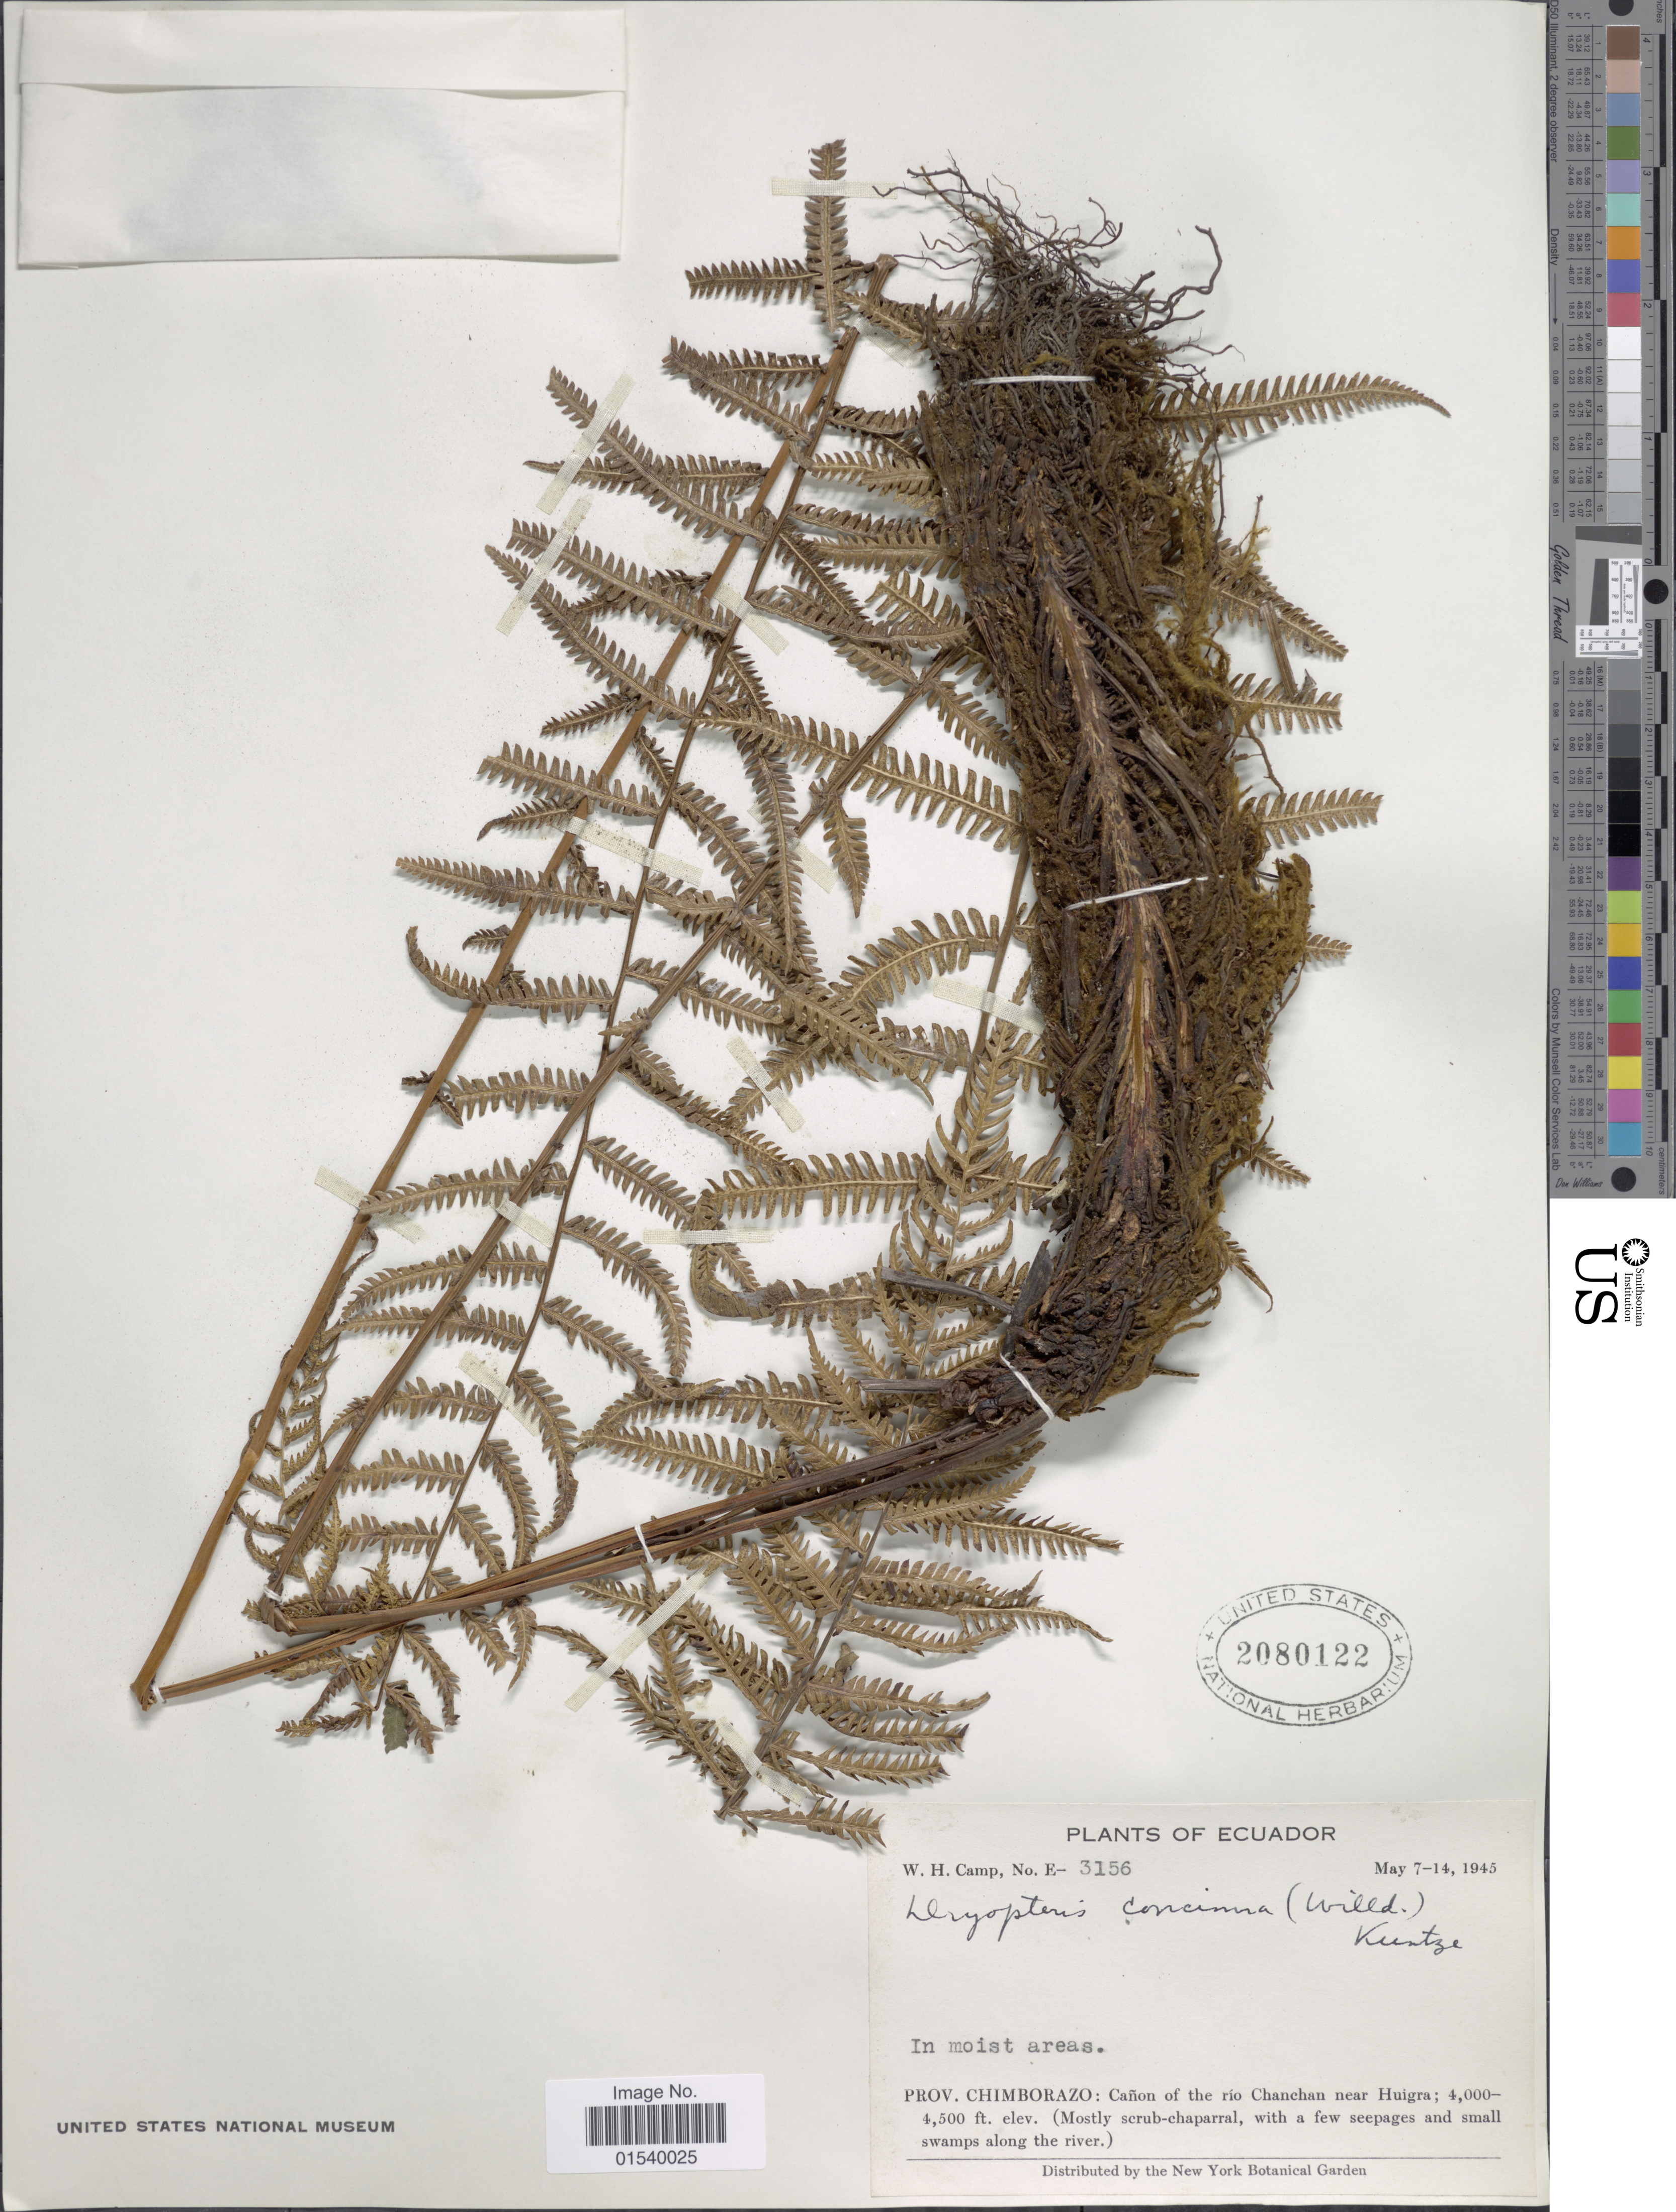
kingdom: Plantae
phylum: Tracheophyta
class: Polypodiopsida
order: Polypodiales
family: Thelypteridaceae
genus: Amauropelta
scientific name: Amauropelta concinna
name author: (Willd.) Pic. Serm.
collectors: W. H. Camp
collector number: E-3156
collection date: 1945-05-07/1945-05-14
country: Ecuador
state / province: Chimborazo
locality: In moist areas. Cañon of the río Chanchan near Huigra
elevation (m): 1219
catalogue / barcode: US 2080122